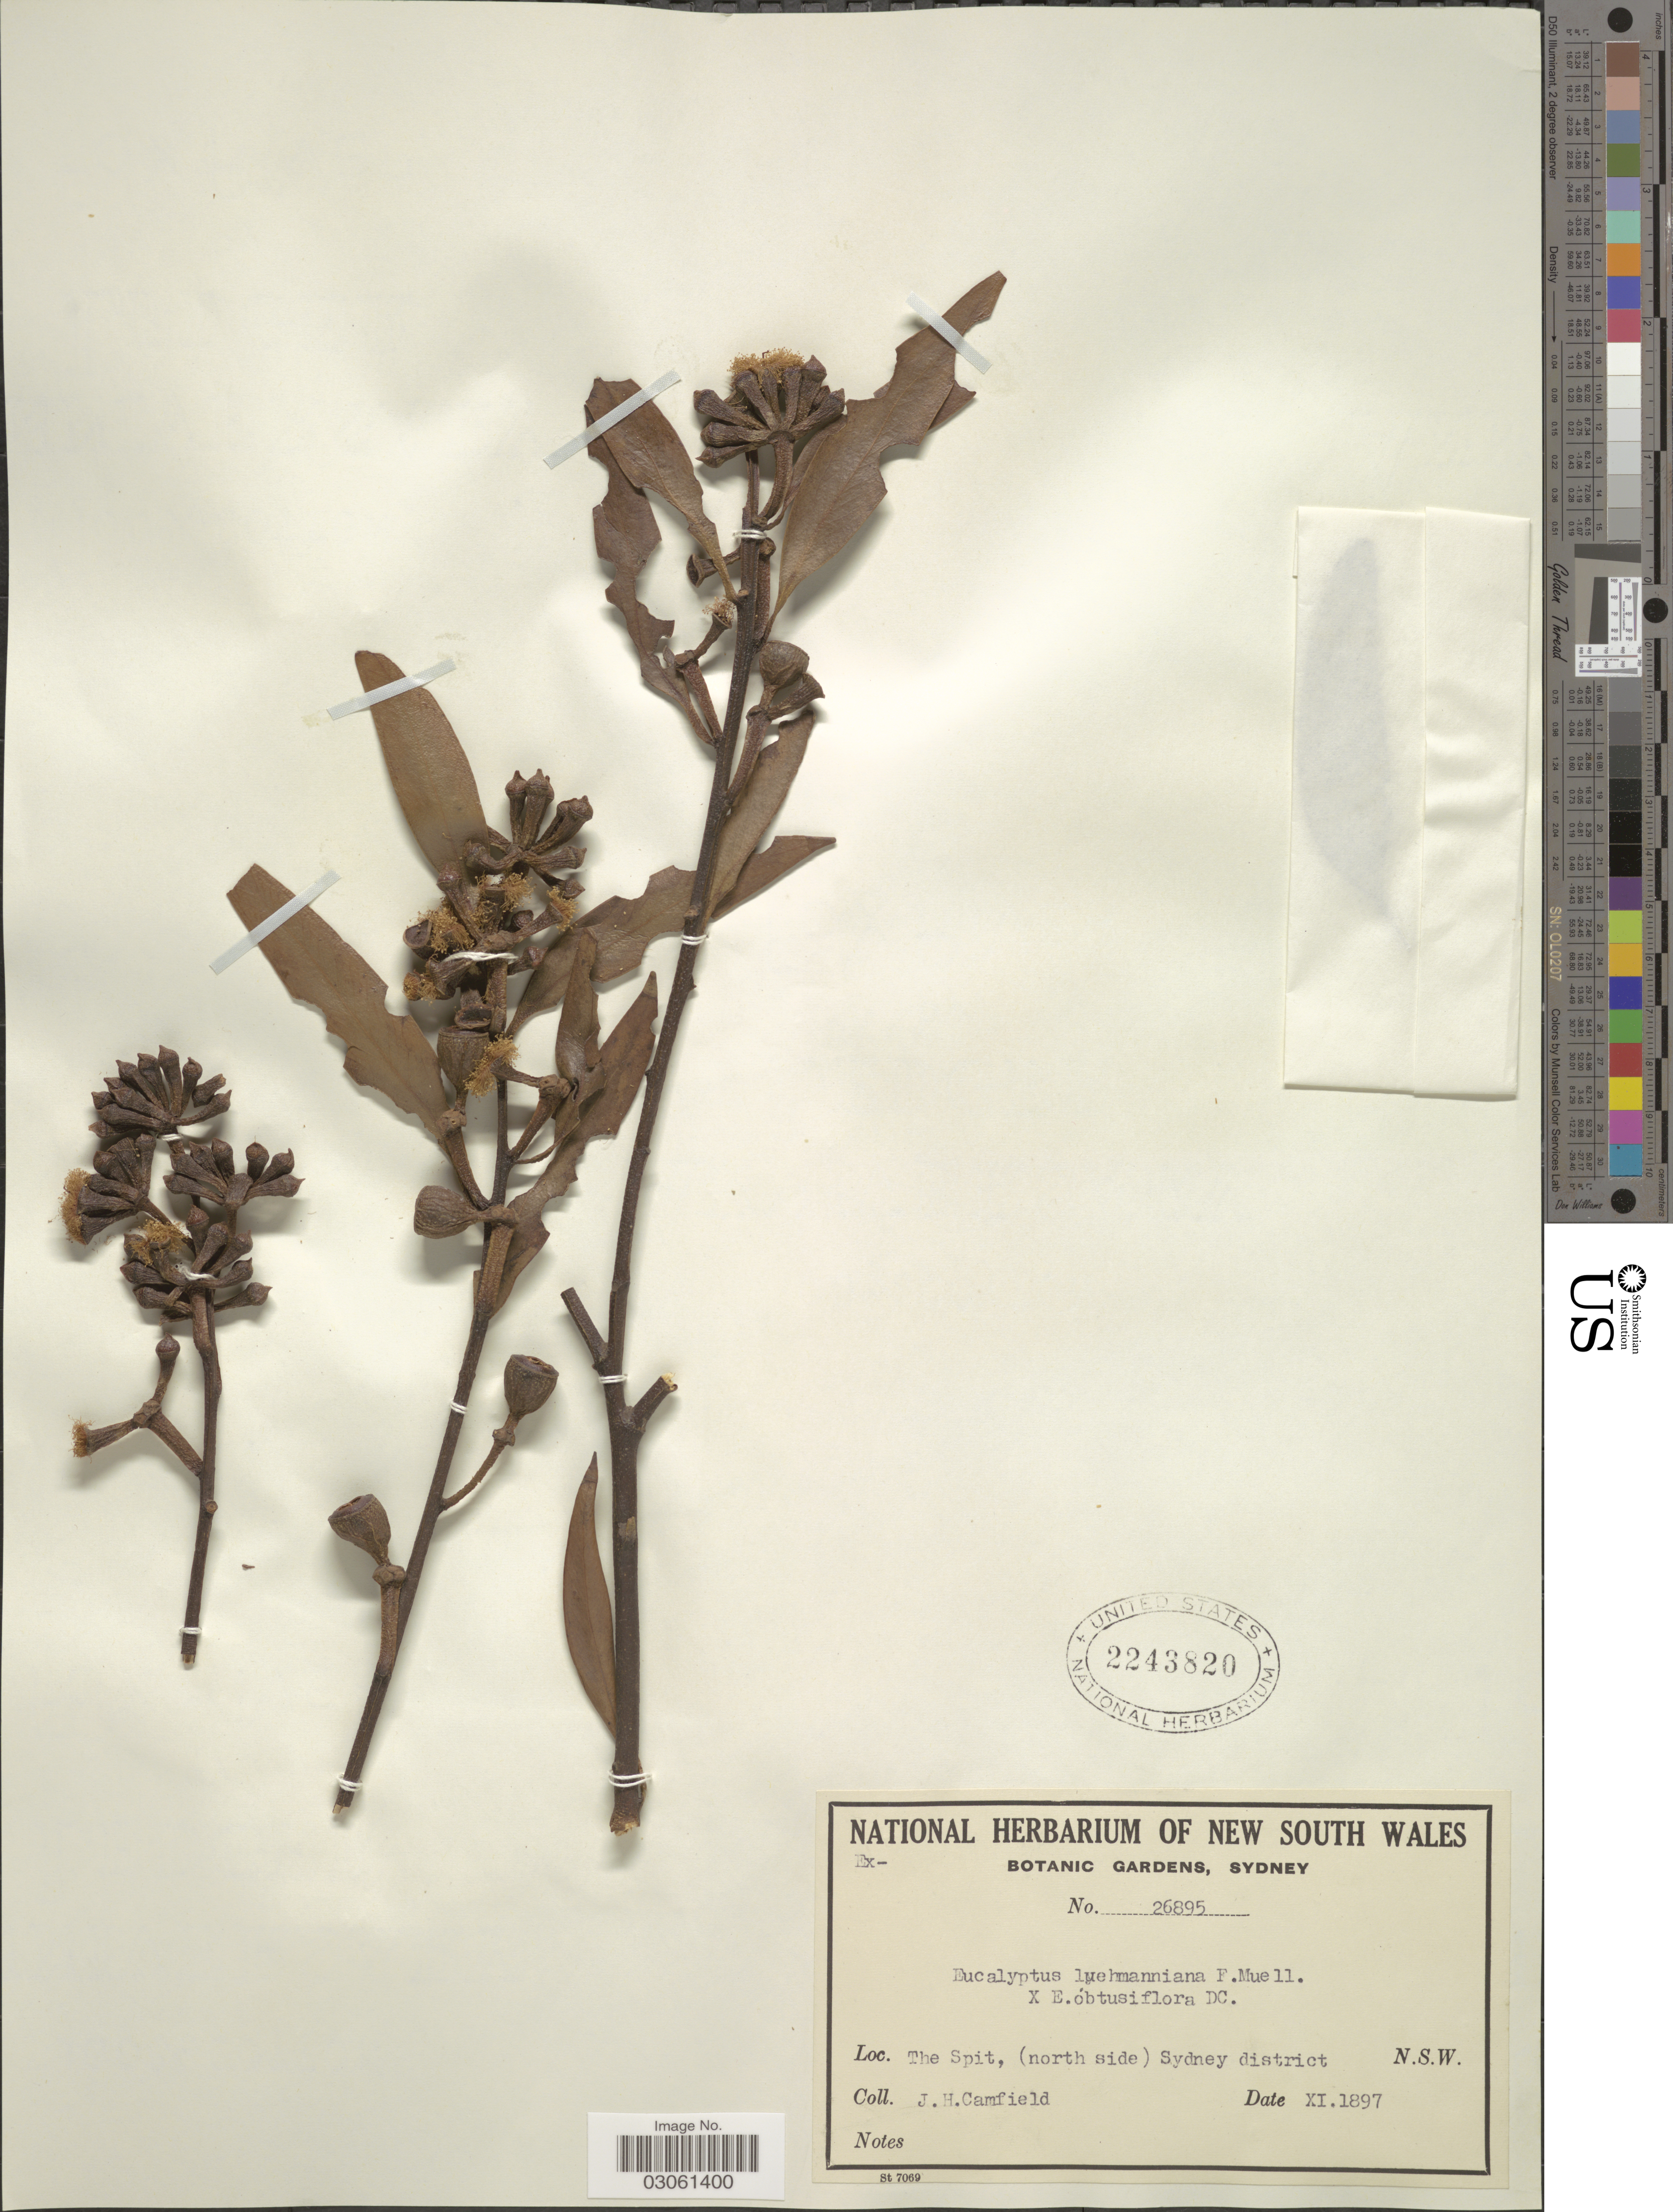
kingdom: Plantae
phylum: Tracheophyta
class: Magnoliopsida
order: Myrtales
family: Myrtaceae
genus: Eucalyptus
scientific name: Eucalyptus luehmanniana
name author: F. Muell.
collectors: J. Camfield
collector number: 26895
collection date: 1897-11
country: Australia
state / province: New South Wales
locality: The Spit, (north side) Sydney district. N. S. W.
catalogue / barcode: US 2243820